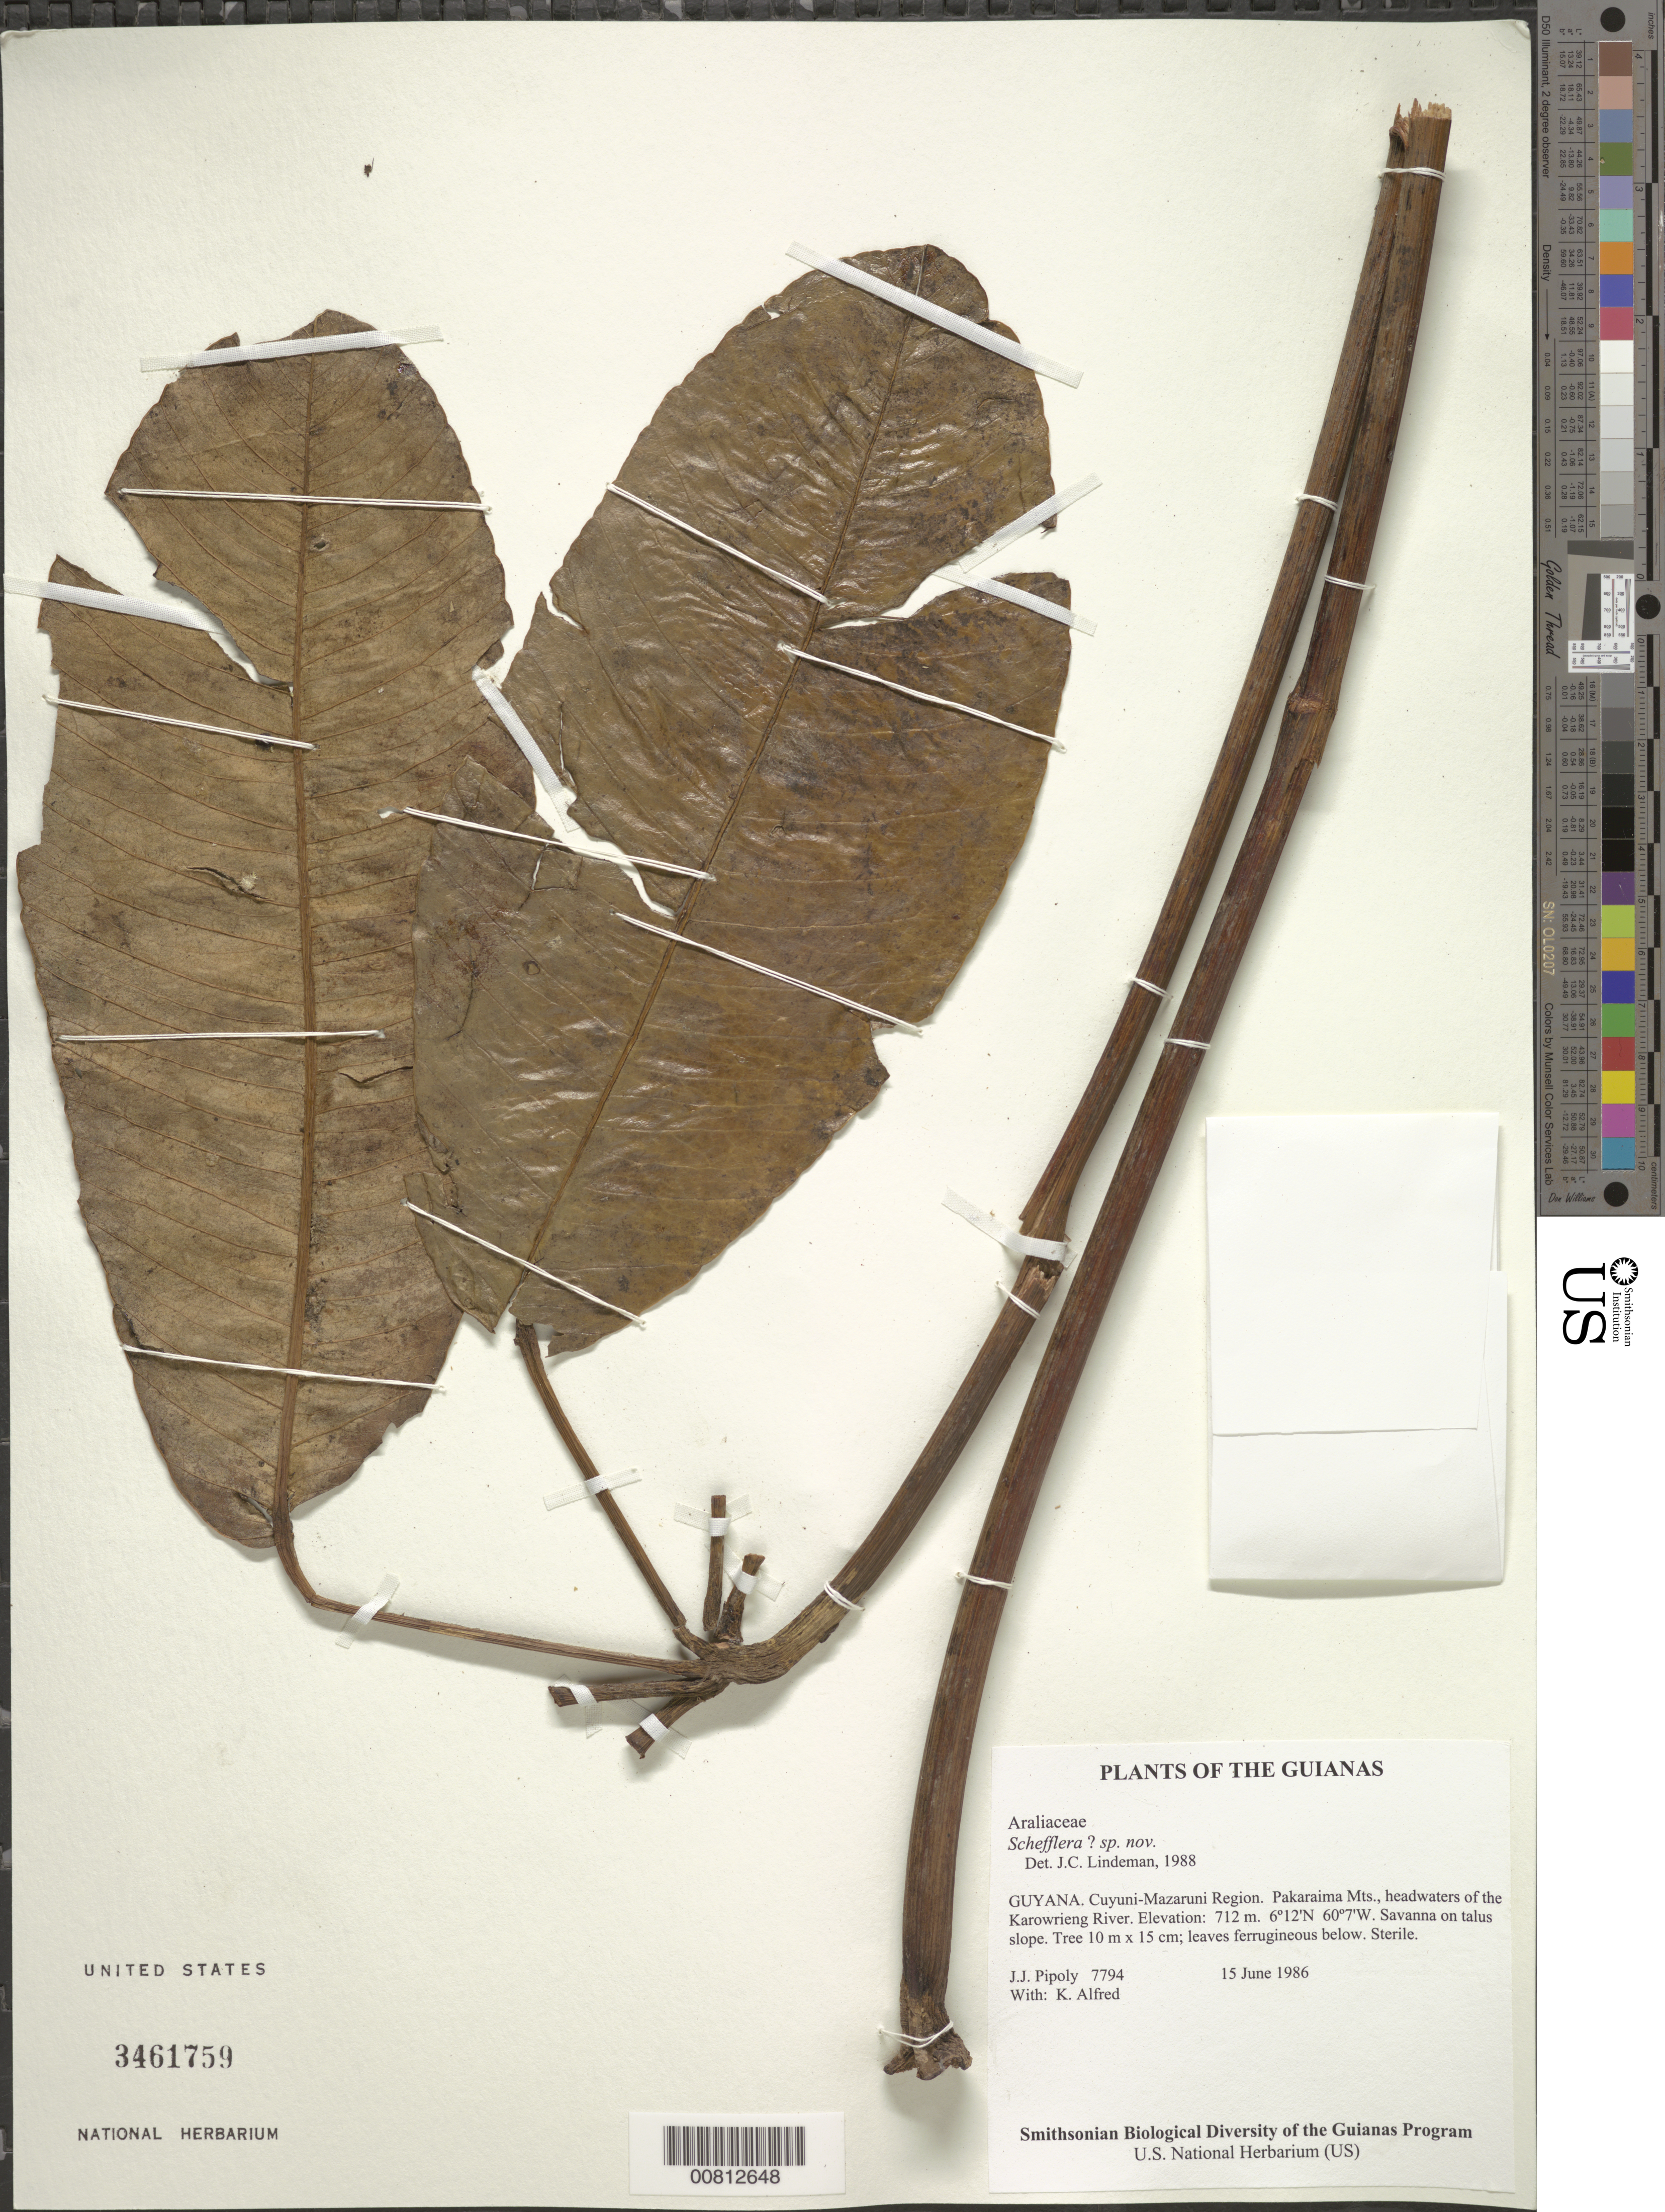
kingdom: Plantae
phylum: Tracheophyta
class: Magnoliopsida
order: Apiales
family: Araliaceae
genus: Schefflera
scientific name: Schefflera sp. nov.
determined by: Lindeman, J. C.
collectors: J. J. Pipoly & K. Alfred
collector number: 7794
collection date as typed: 15 June 1986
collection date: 1986-06-15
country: Guyana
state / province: Cuyuni-Mazaruni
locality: Pakaraima Mts., headwaters of the Karowrieng River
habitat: Savanna on talus slope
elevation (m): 712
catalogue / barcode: US 3461759